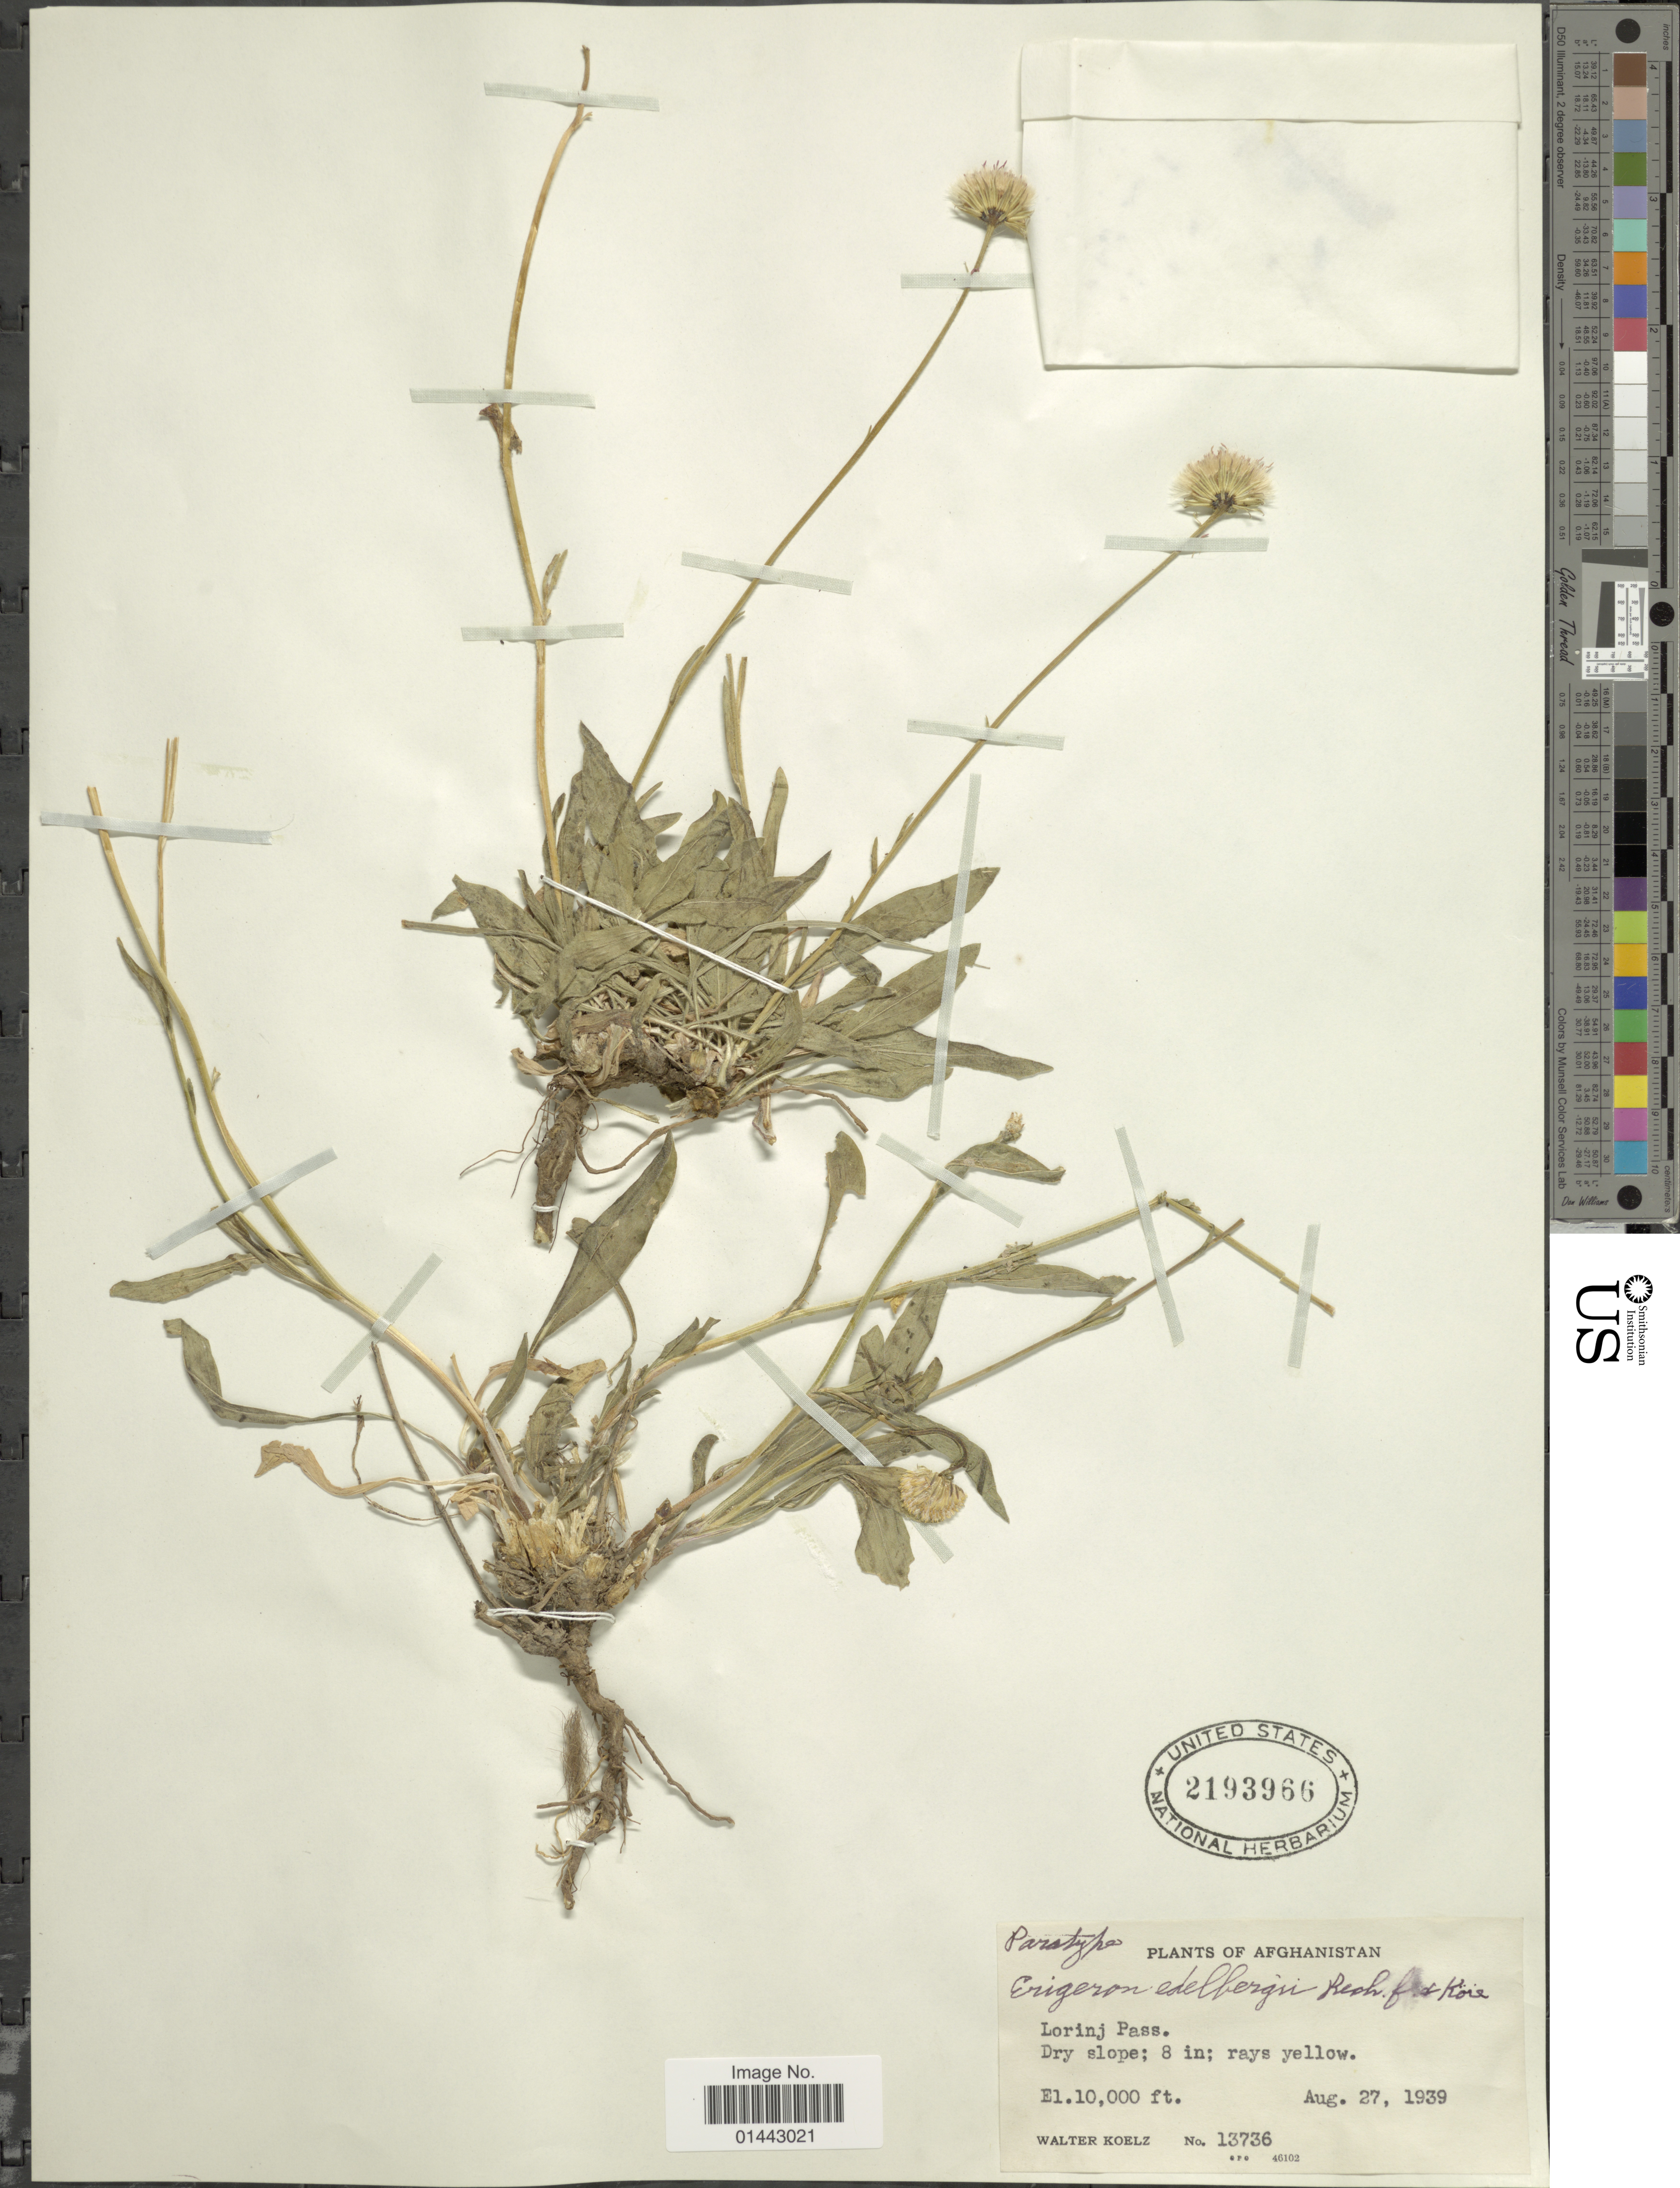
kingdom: Plantae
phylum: Tracheophyta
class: Magnoliopsida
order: Asterales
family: Asteraceae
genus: Erigeron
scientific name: Erigeron edelbergii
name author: Rech. f. & Köie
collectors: W. N. Koelz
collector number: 13736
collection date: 1939-08-27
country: Afghanistan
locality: Lorinj Pass, dry slope.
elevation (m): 3048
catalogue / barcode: US 2193966